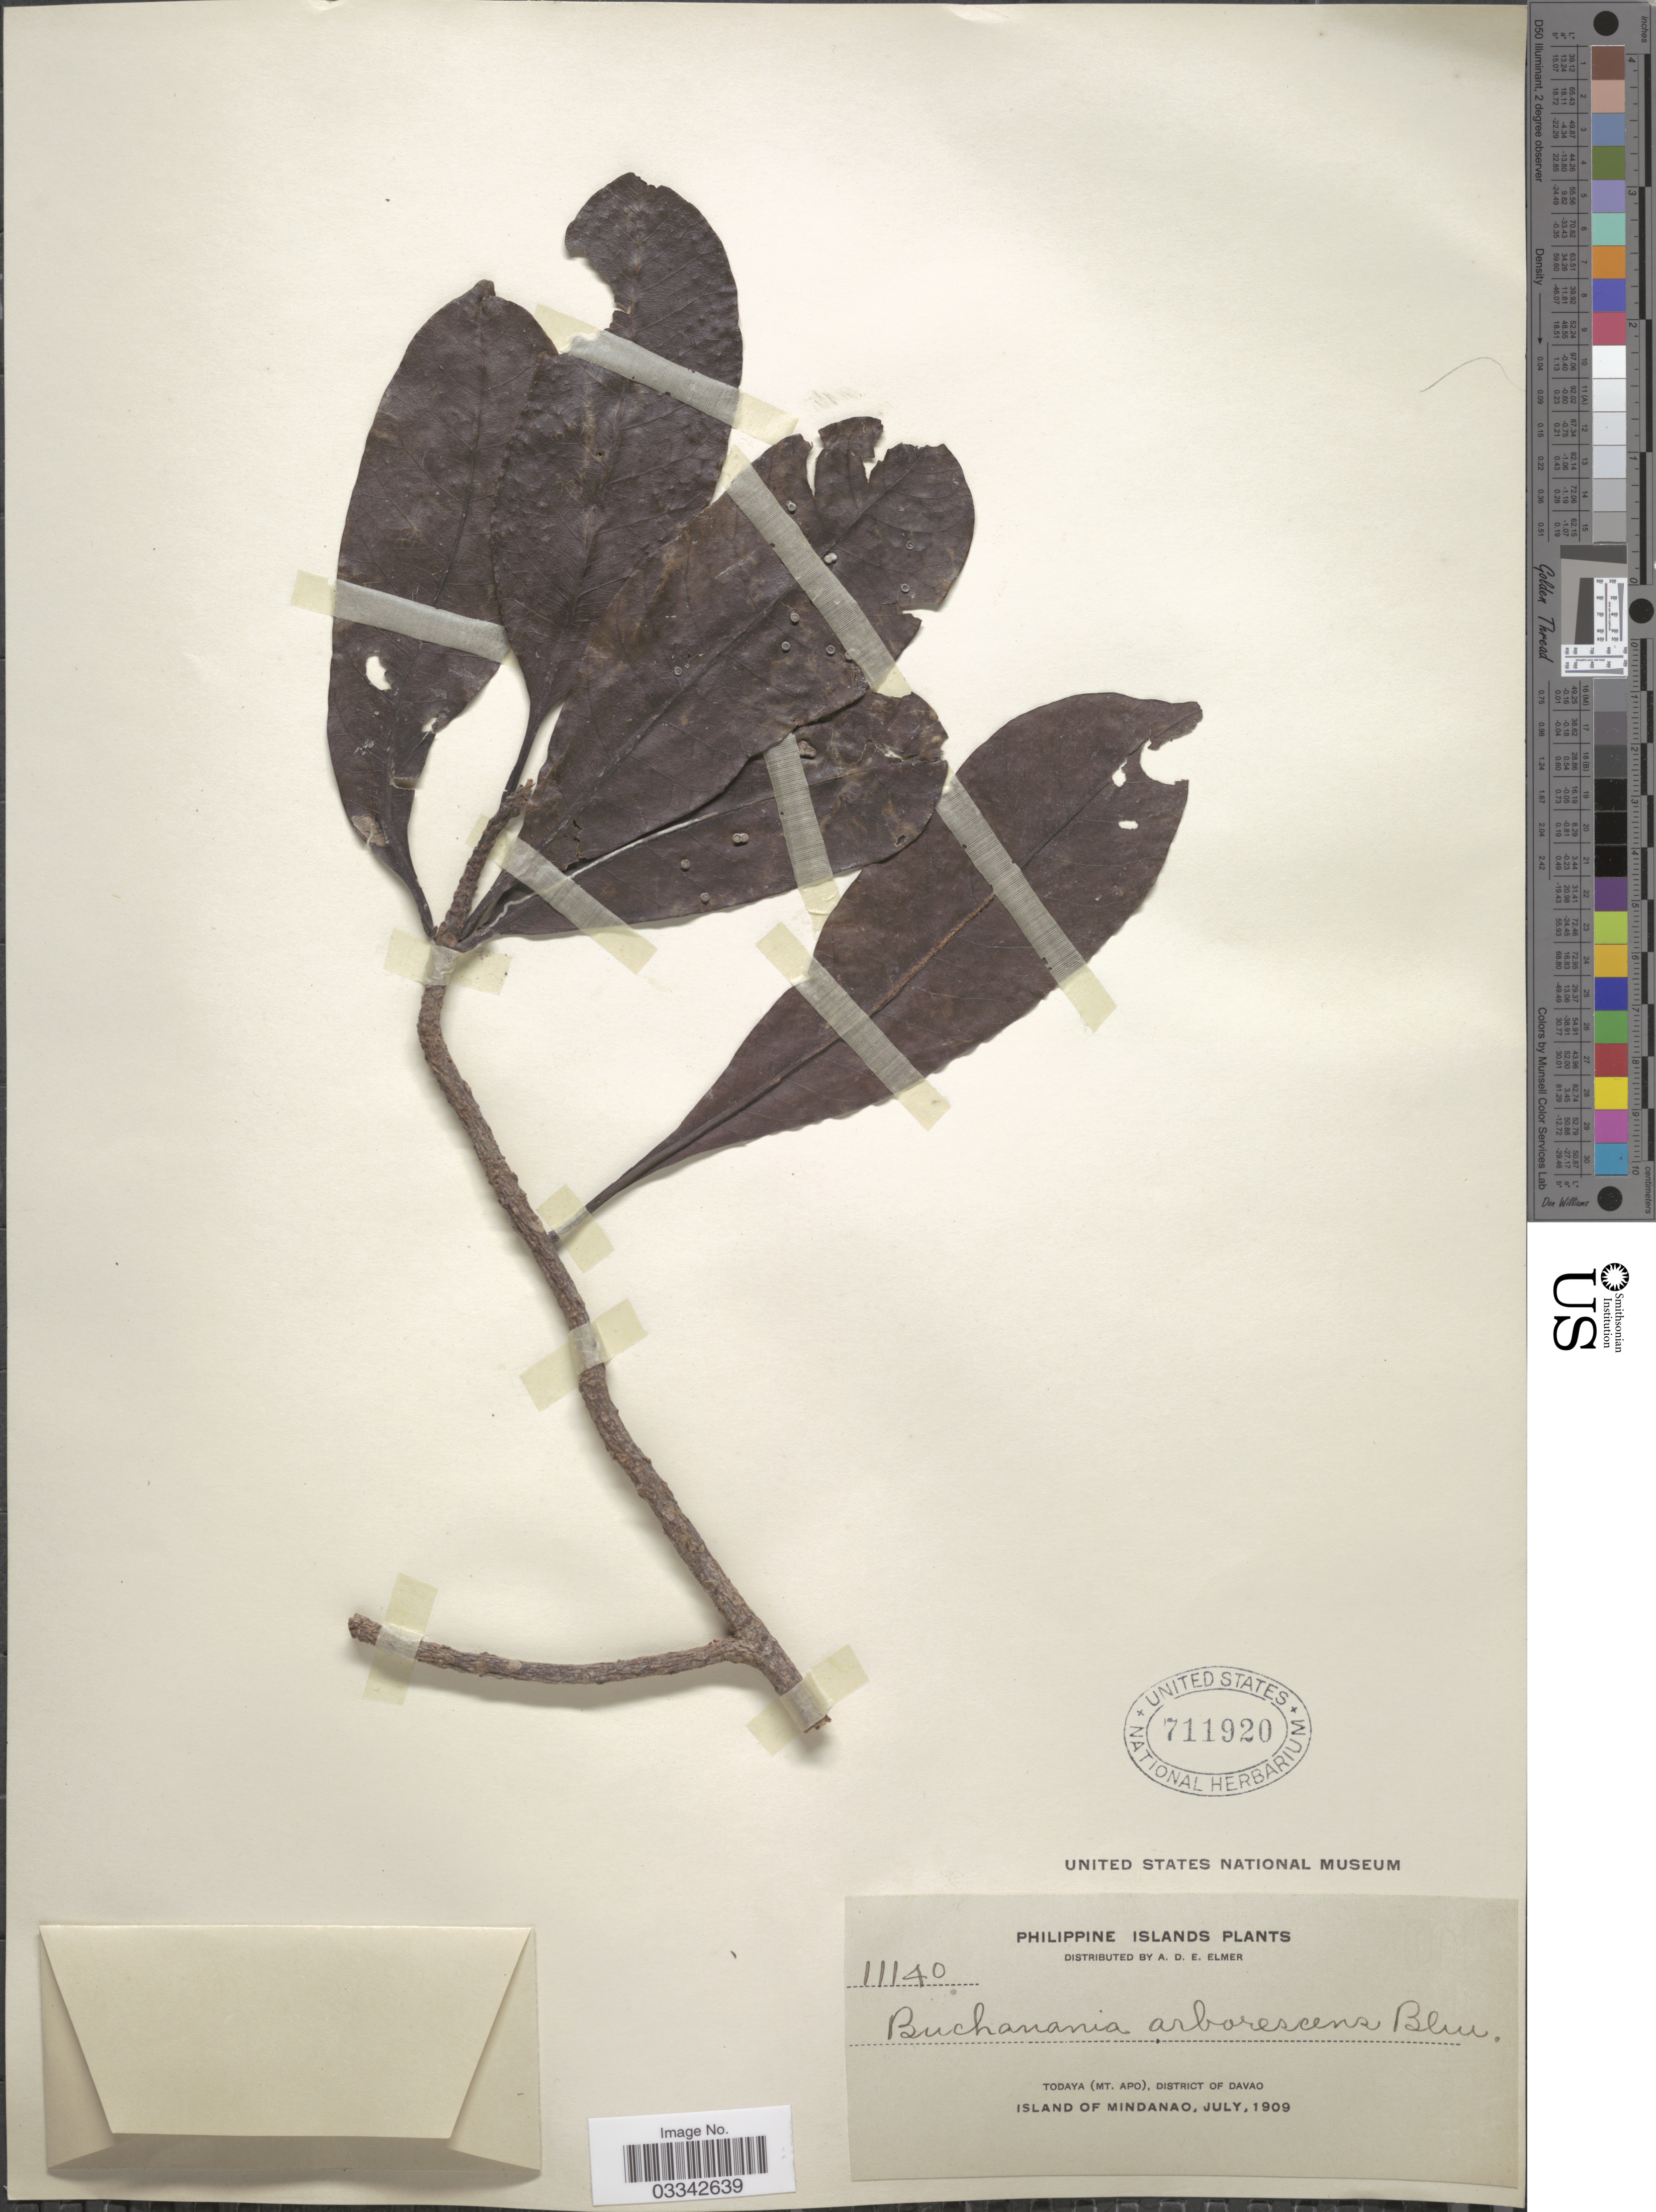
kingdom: Plantae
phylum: Tracheophyta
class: Magnoliopsida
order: Sapindales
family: Anacardiaceae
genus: Buchanania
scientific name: Buchanania arborescens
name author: (Blume) Blume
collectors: A. D. E. Elmer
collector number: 11140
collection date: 1909-07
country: Philippines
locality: Philippine Islands. Todaya (Mt. Apo), District of Davao. Island of Mindanao.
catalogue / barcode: US 711920